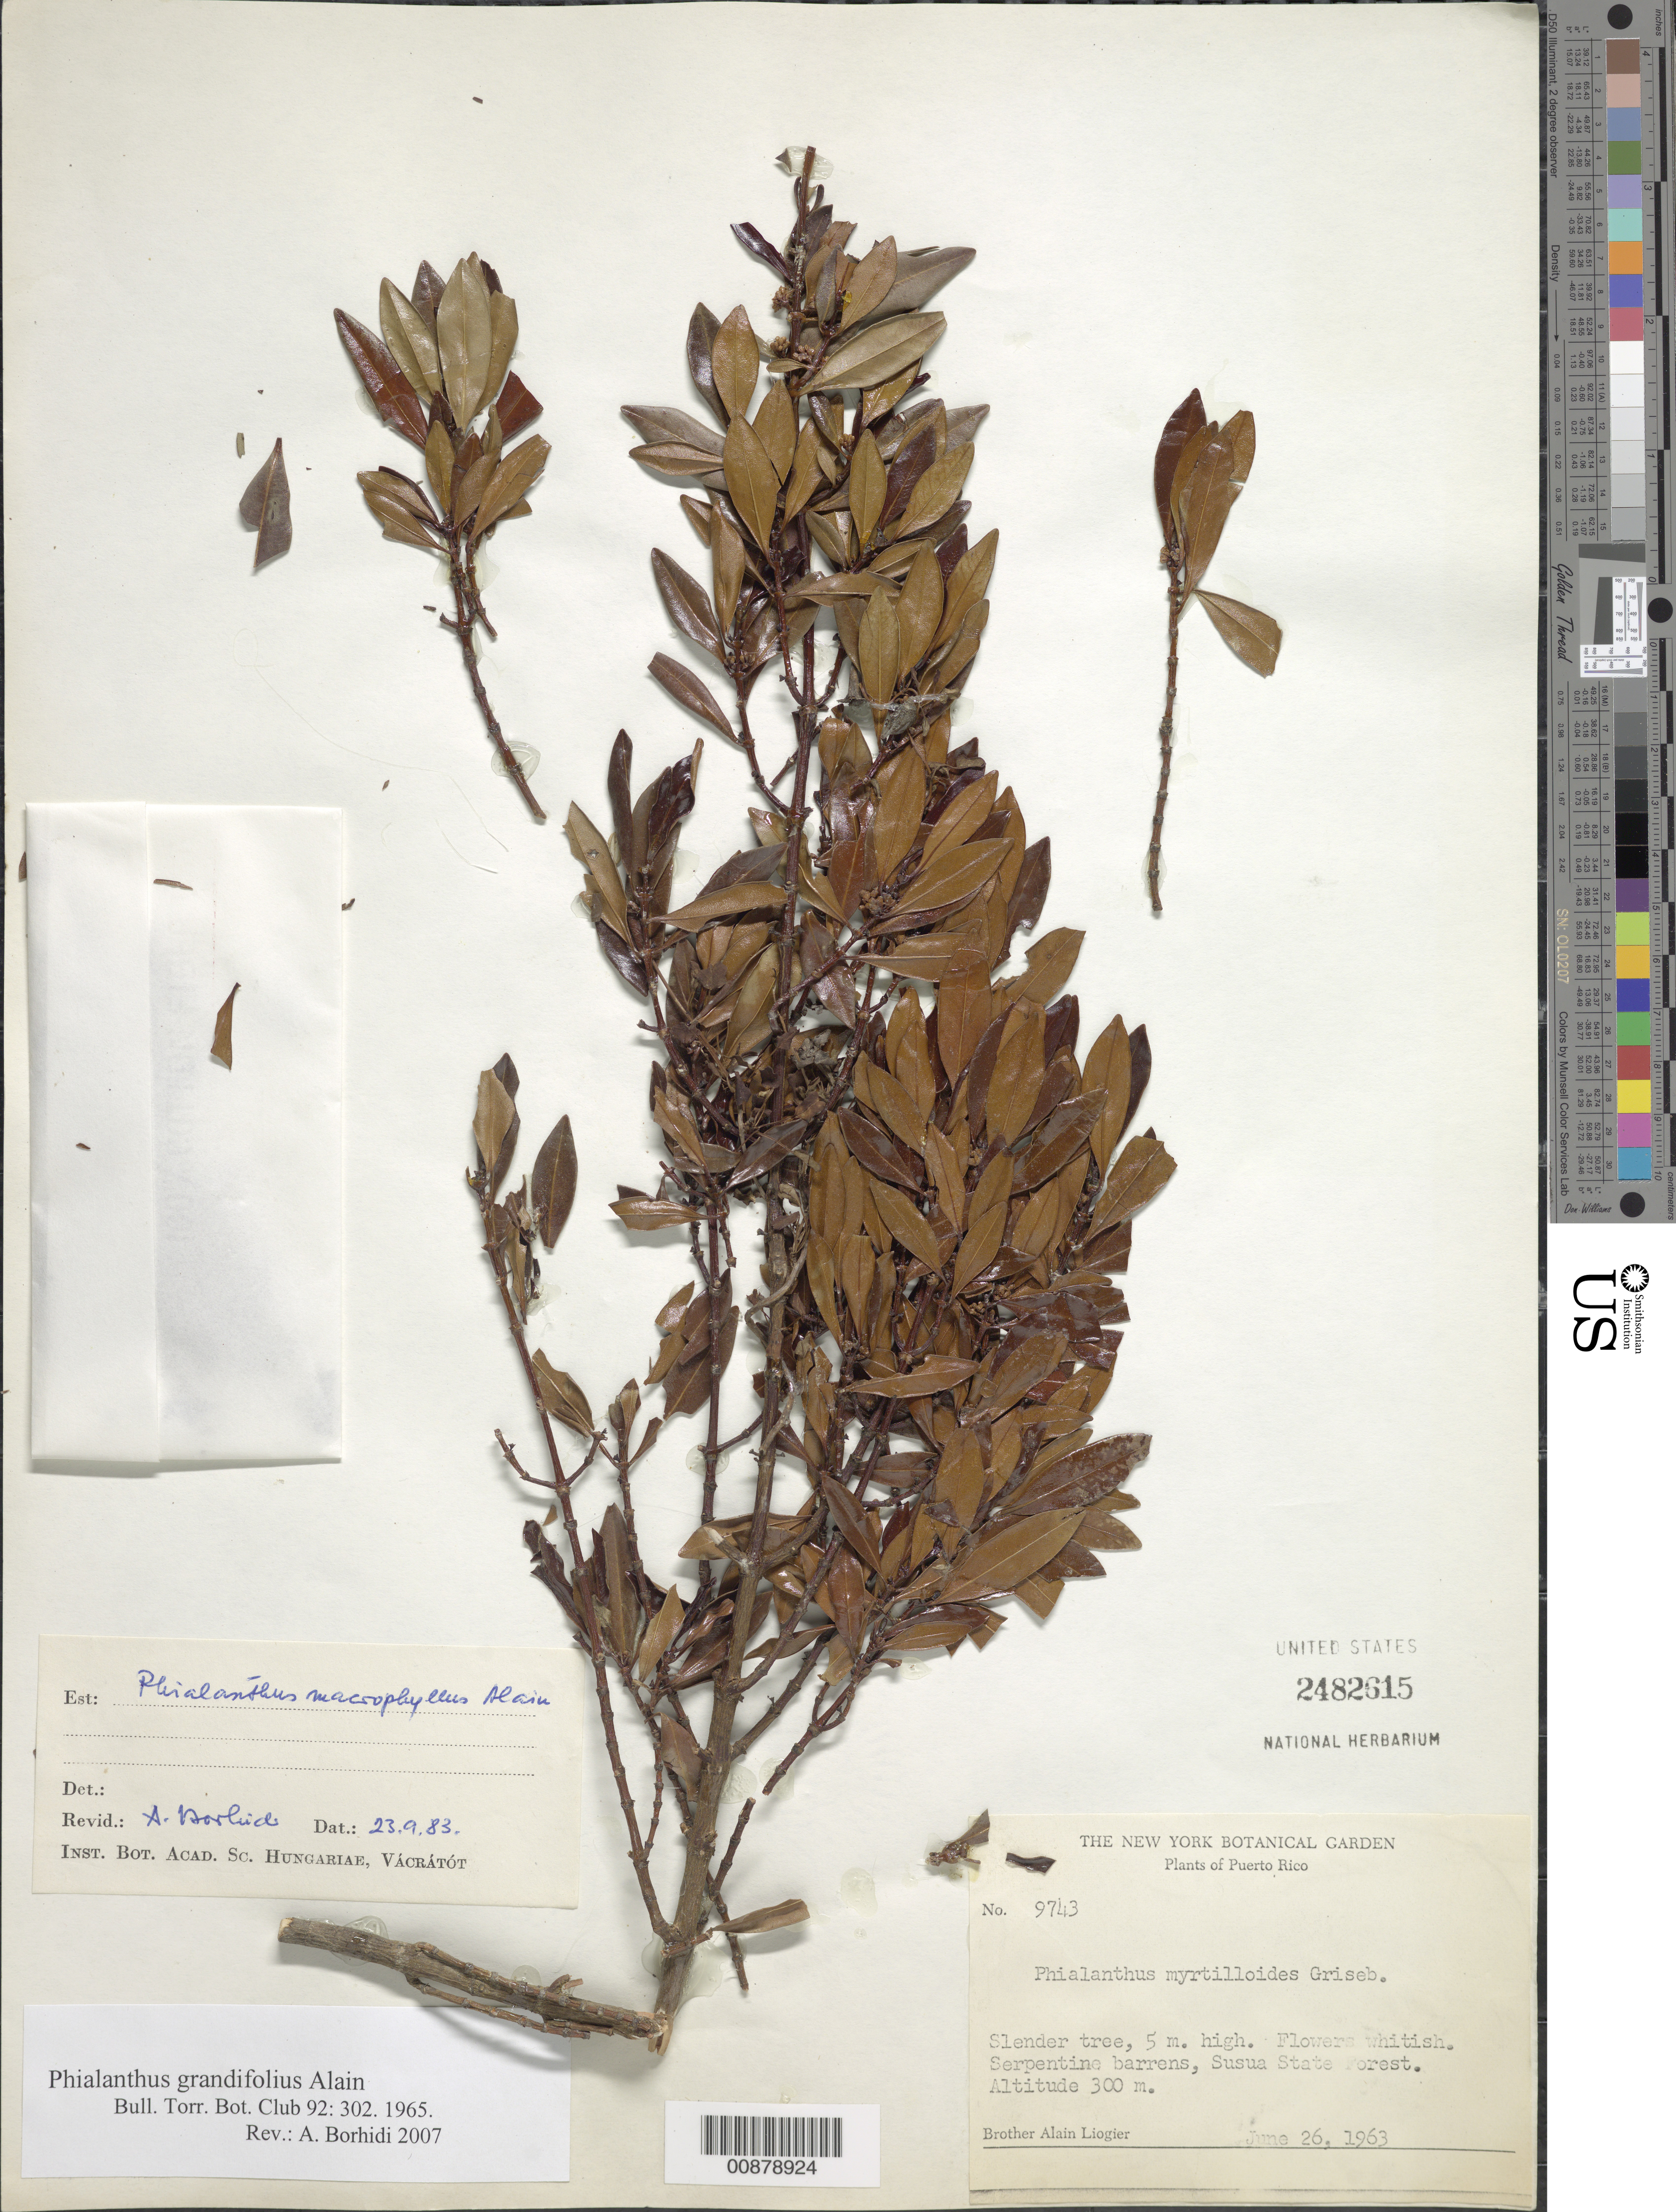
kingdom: Plantae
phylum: Tracheophyta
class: Magnoliopsida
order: Gentianales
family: Rubiaceae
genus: Phialanthus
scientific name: Phialanthus grandifolius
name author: Alain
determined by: Borhidi, Attila L.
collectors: A. H. Liogier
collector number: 9743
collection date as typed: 26 Jun 1963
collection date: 1963-06-26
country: Puerto Rico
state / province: Yauco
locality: Susua State Forest.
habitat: Serpentine barrens.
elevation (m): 300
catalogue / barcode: US 2482615